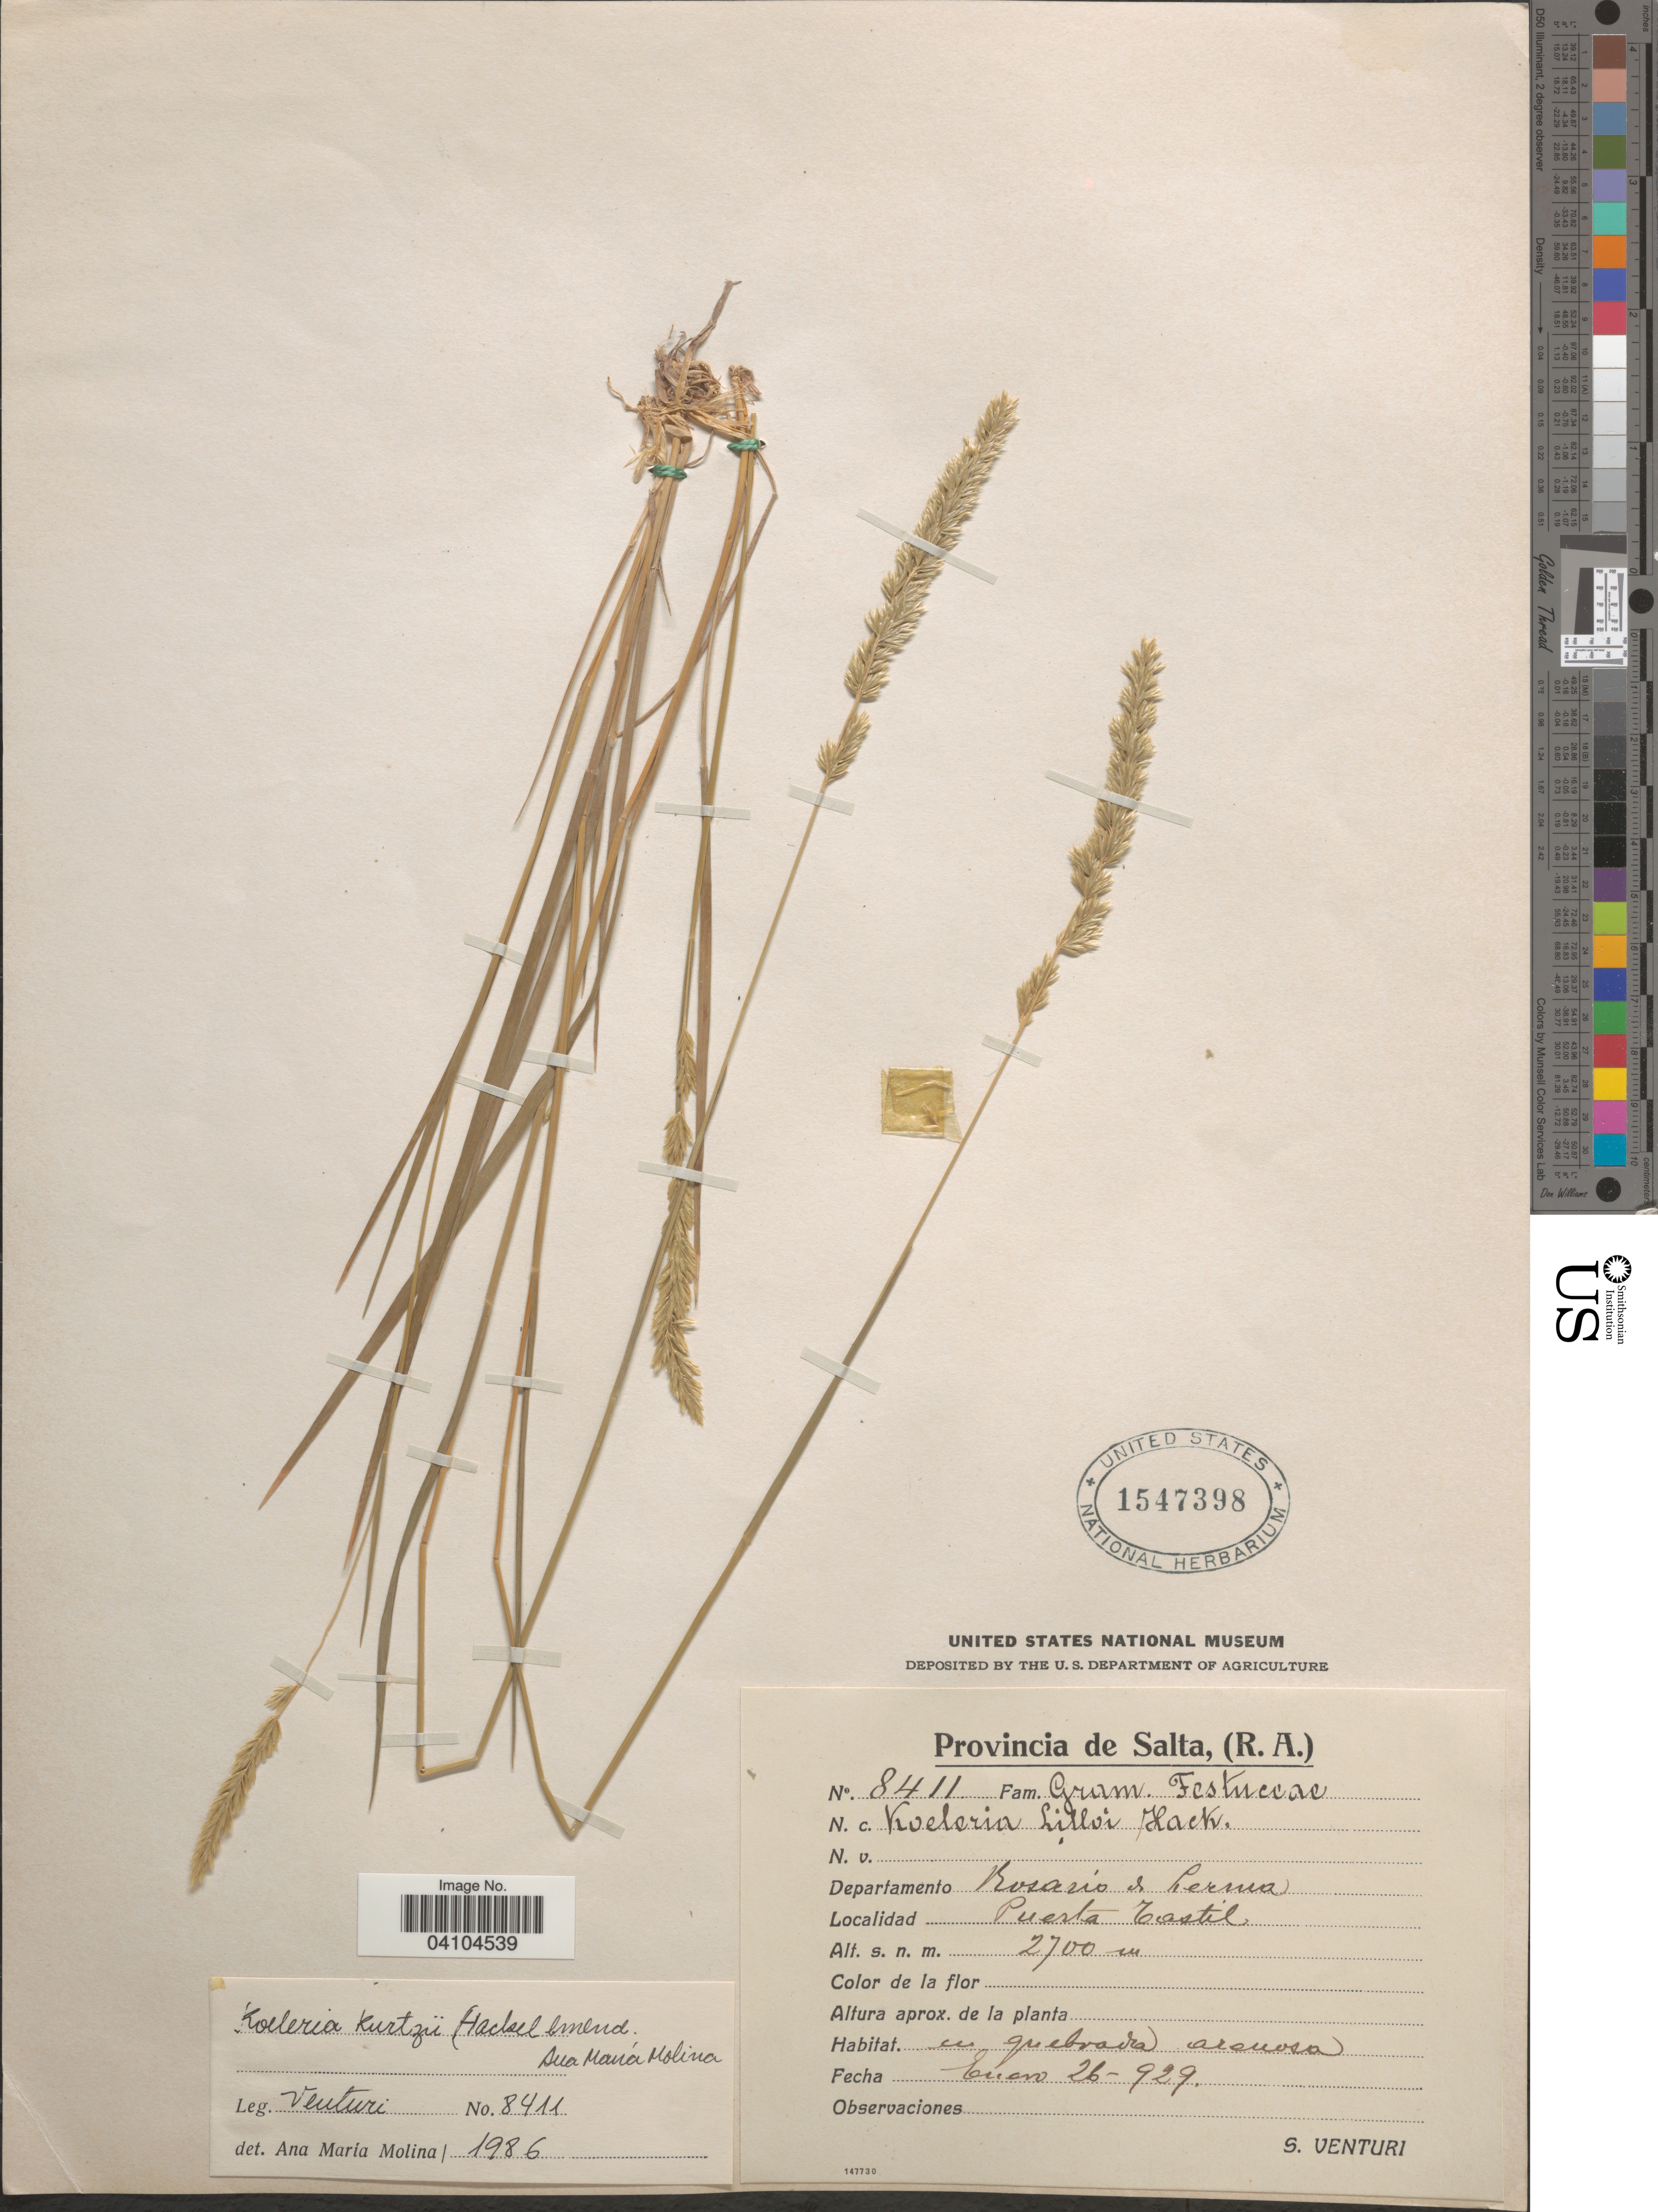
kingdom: Plantae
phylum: Tracheophyta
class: Liliopsida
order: Poales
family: Poaceae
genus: Koeleria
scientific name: Koeleria kurtzii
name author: Hack. ex Kurtz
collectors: S. Venturi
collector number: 8411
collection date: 1929-01-26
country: Argentina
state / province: Salta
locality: (R. A.). Departamento Rosario de Lerma. Puerta Tastil.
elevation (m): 2700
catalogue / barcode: US 1547398